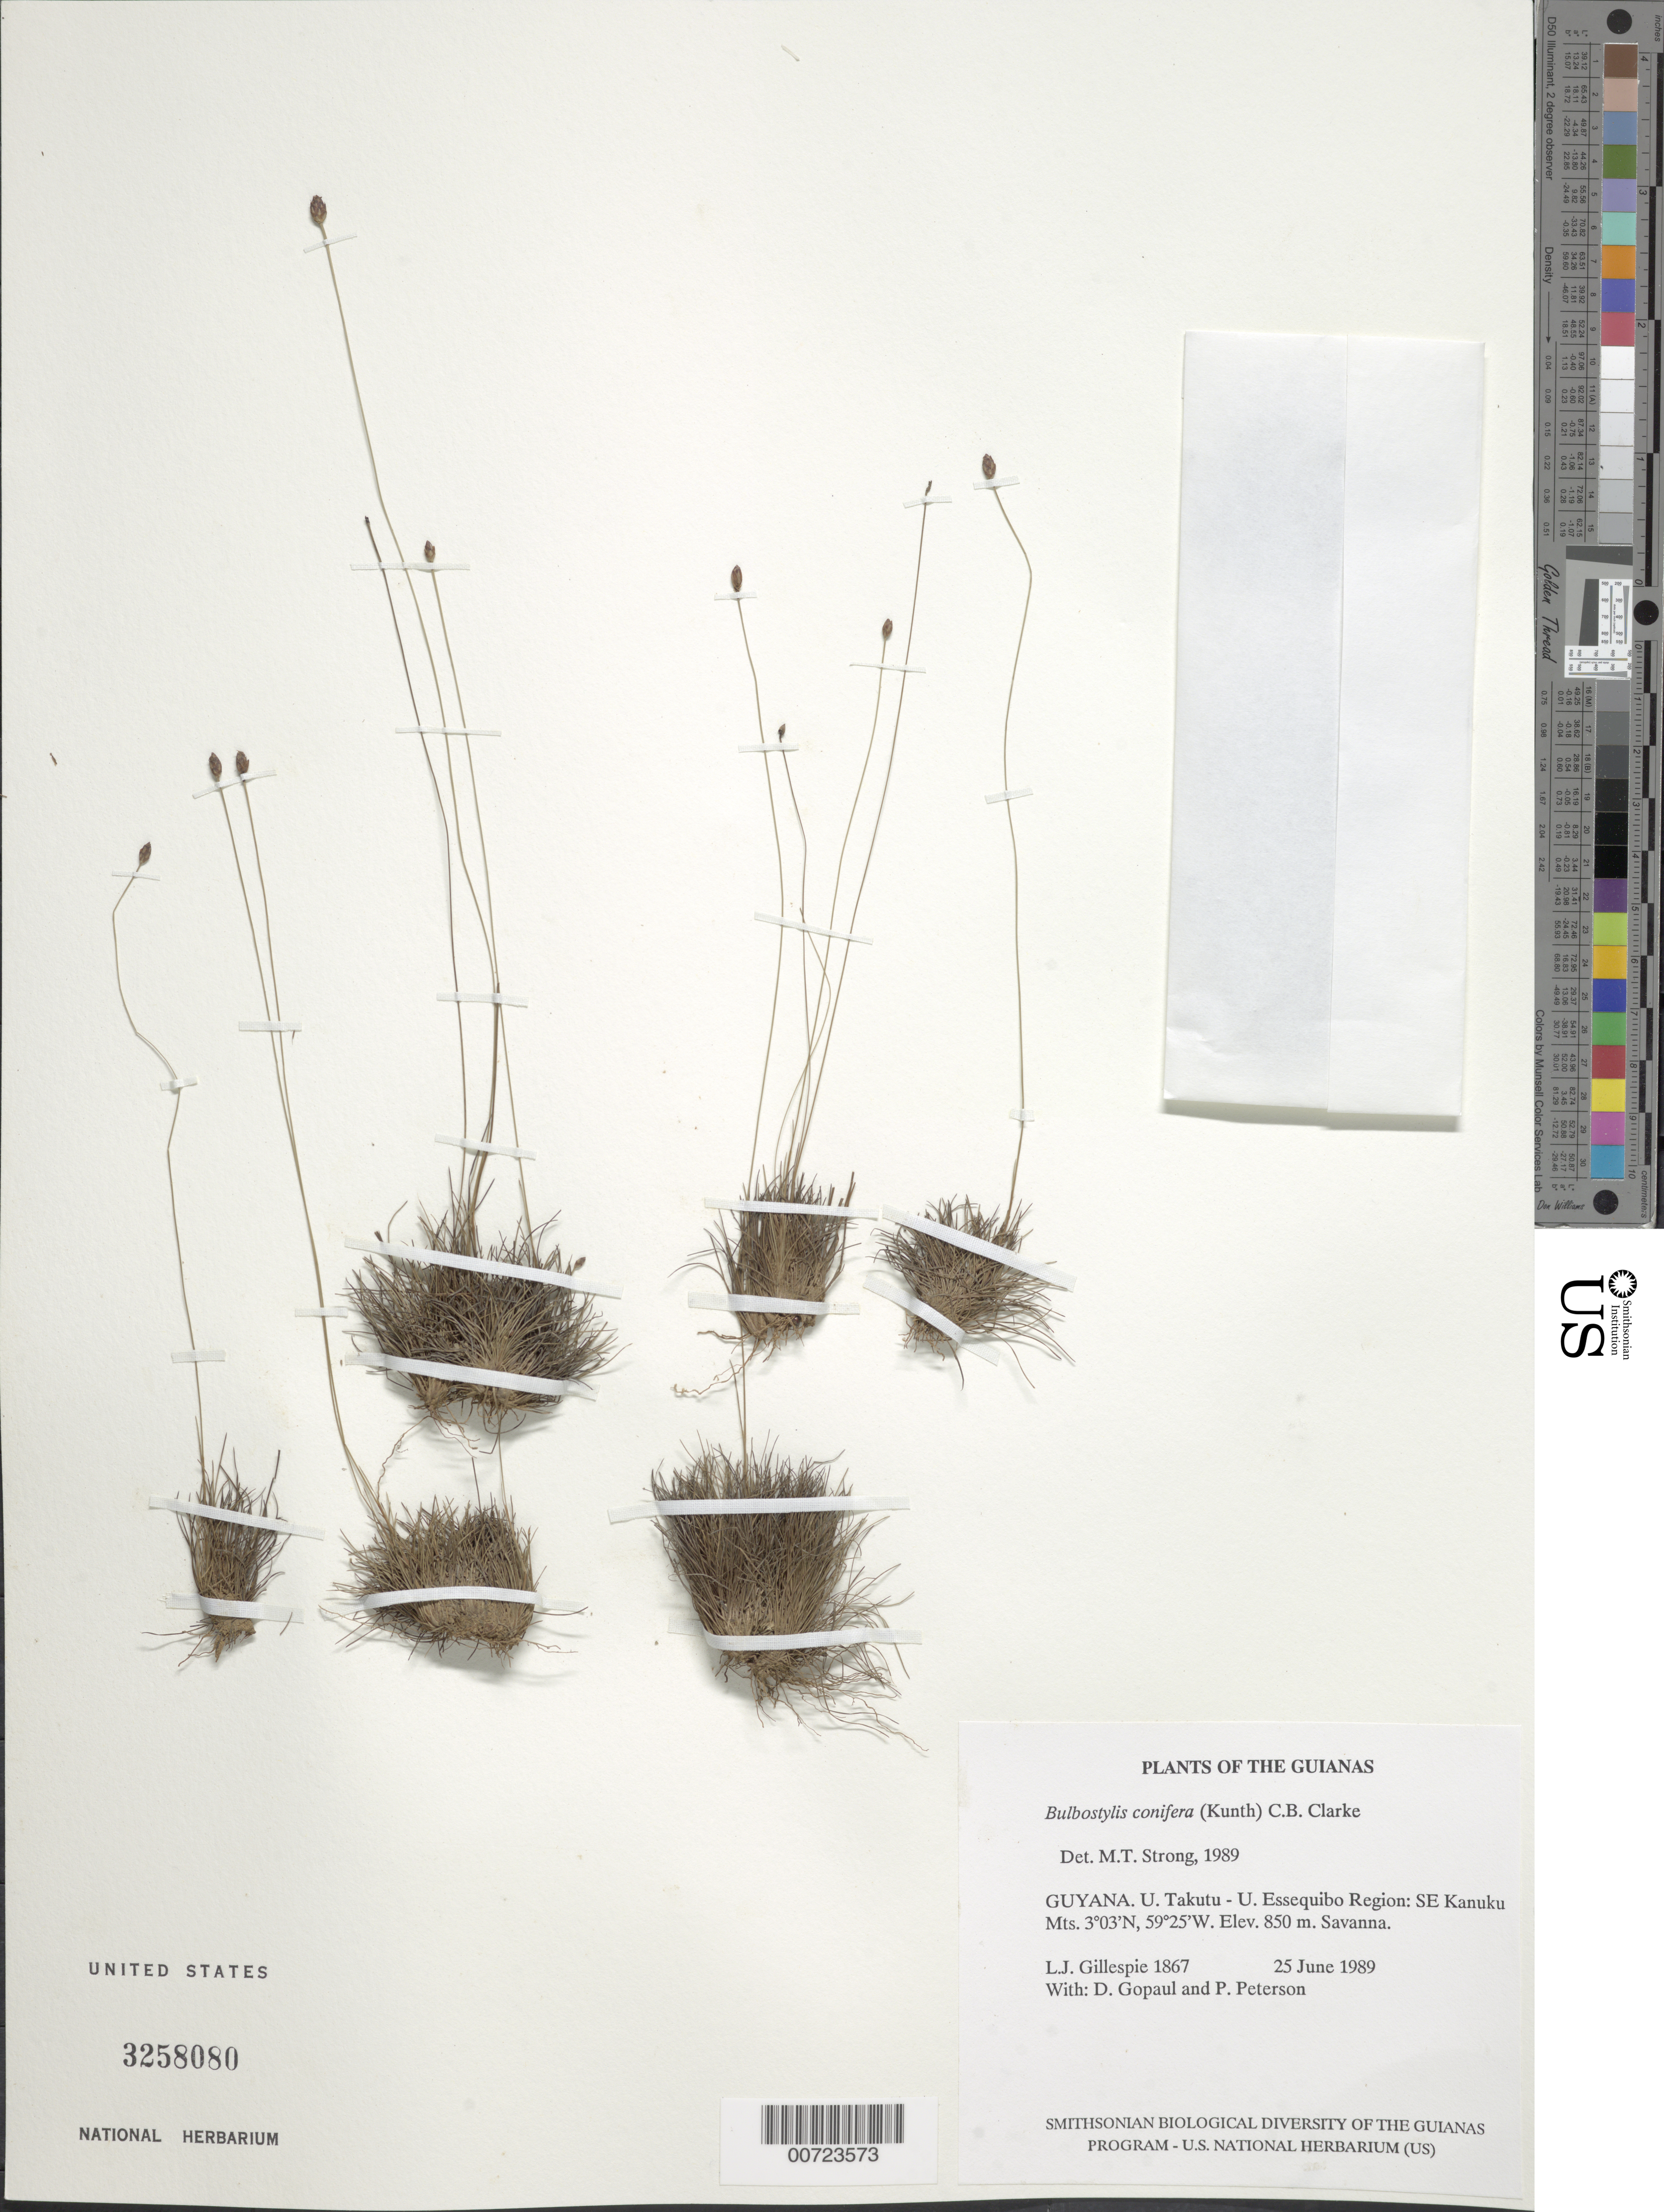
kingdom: Plantae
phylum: Tracheophyta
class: Liliopsida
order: Poales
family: Cyperaceae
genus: Bulbostylis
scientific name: Bulbostylis conifera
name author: (Kunth) C.B. Clarke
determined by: Strong, M. T., (US), Smithsonian Institution - National Museum of Natural History (UNITED STATES)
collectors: L. J. Gillespie, D. Gopaul & P. M. Peterson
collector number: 1867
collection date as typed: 25 June 1989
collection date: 1989-06-25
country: Guyana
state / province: U. Takutu-U. Essequibo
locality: SE Kanuku Mts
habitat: Savanna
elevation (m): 250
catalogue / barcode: US 3258080